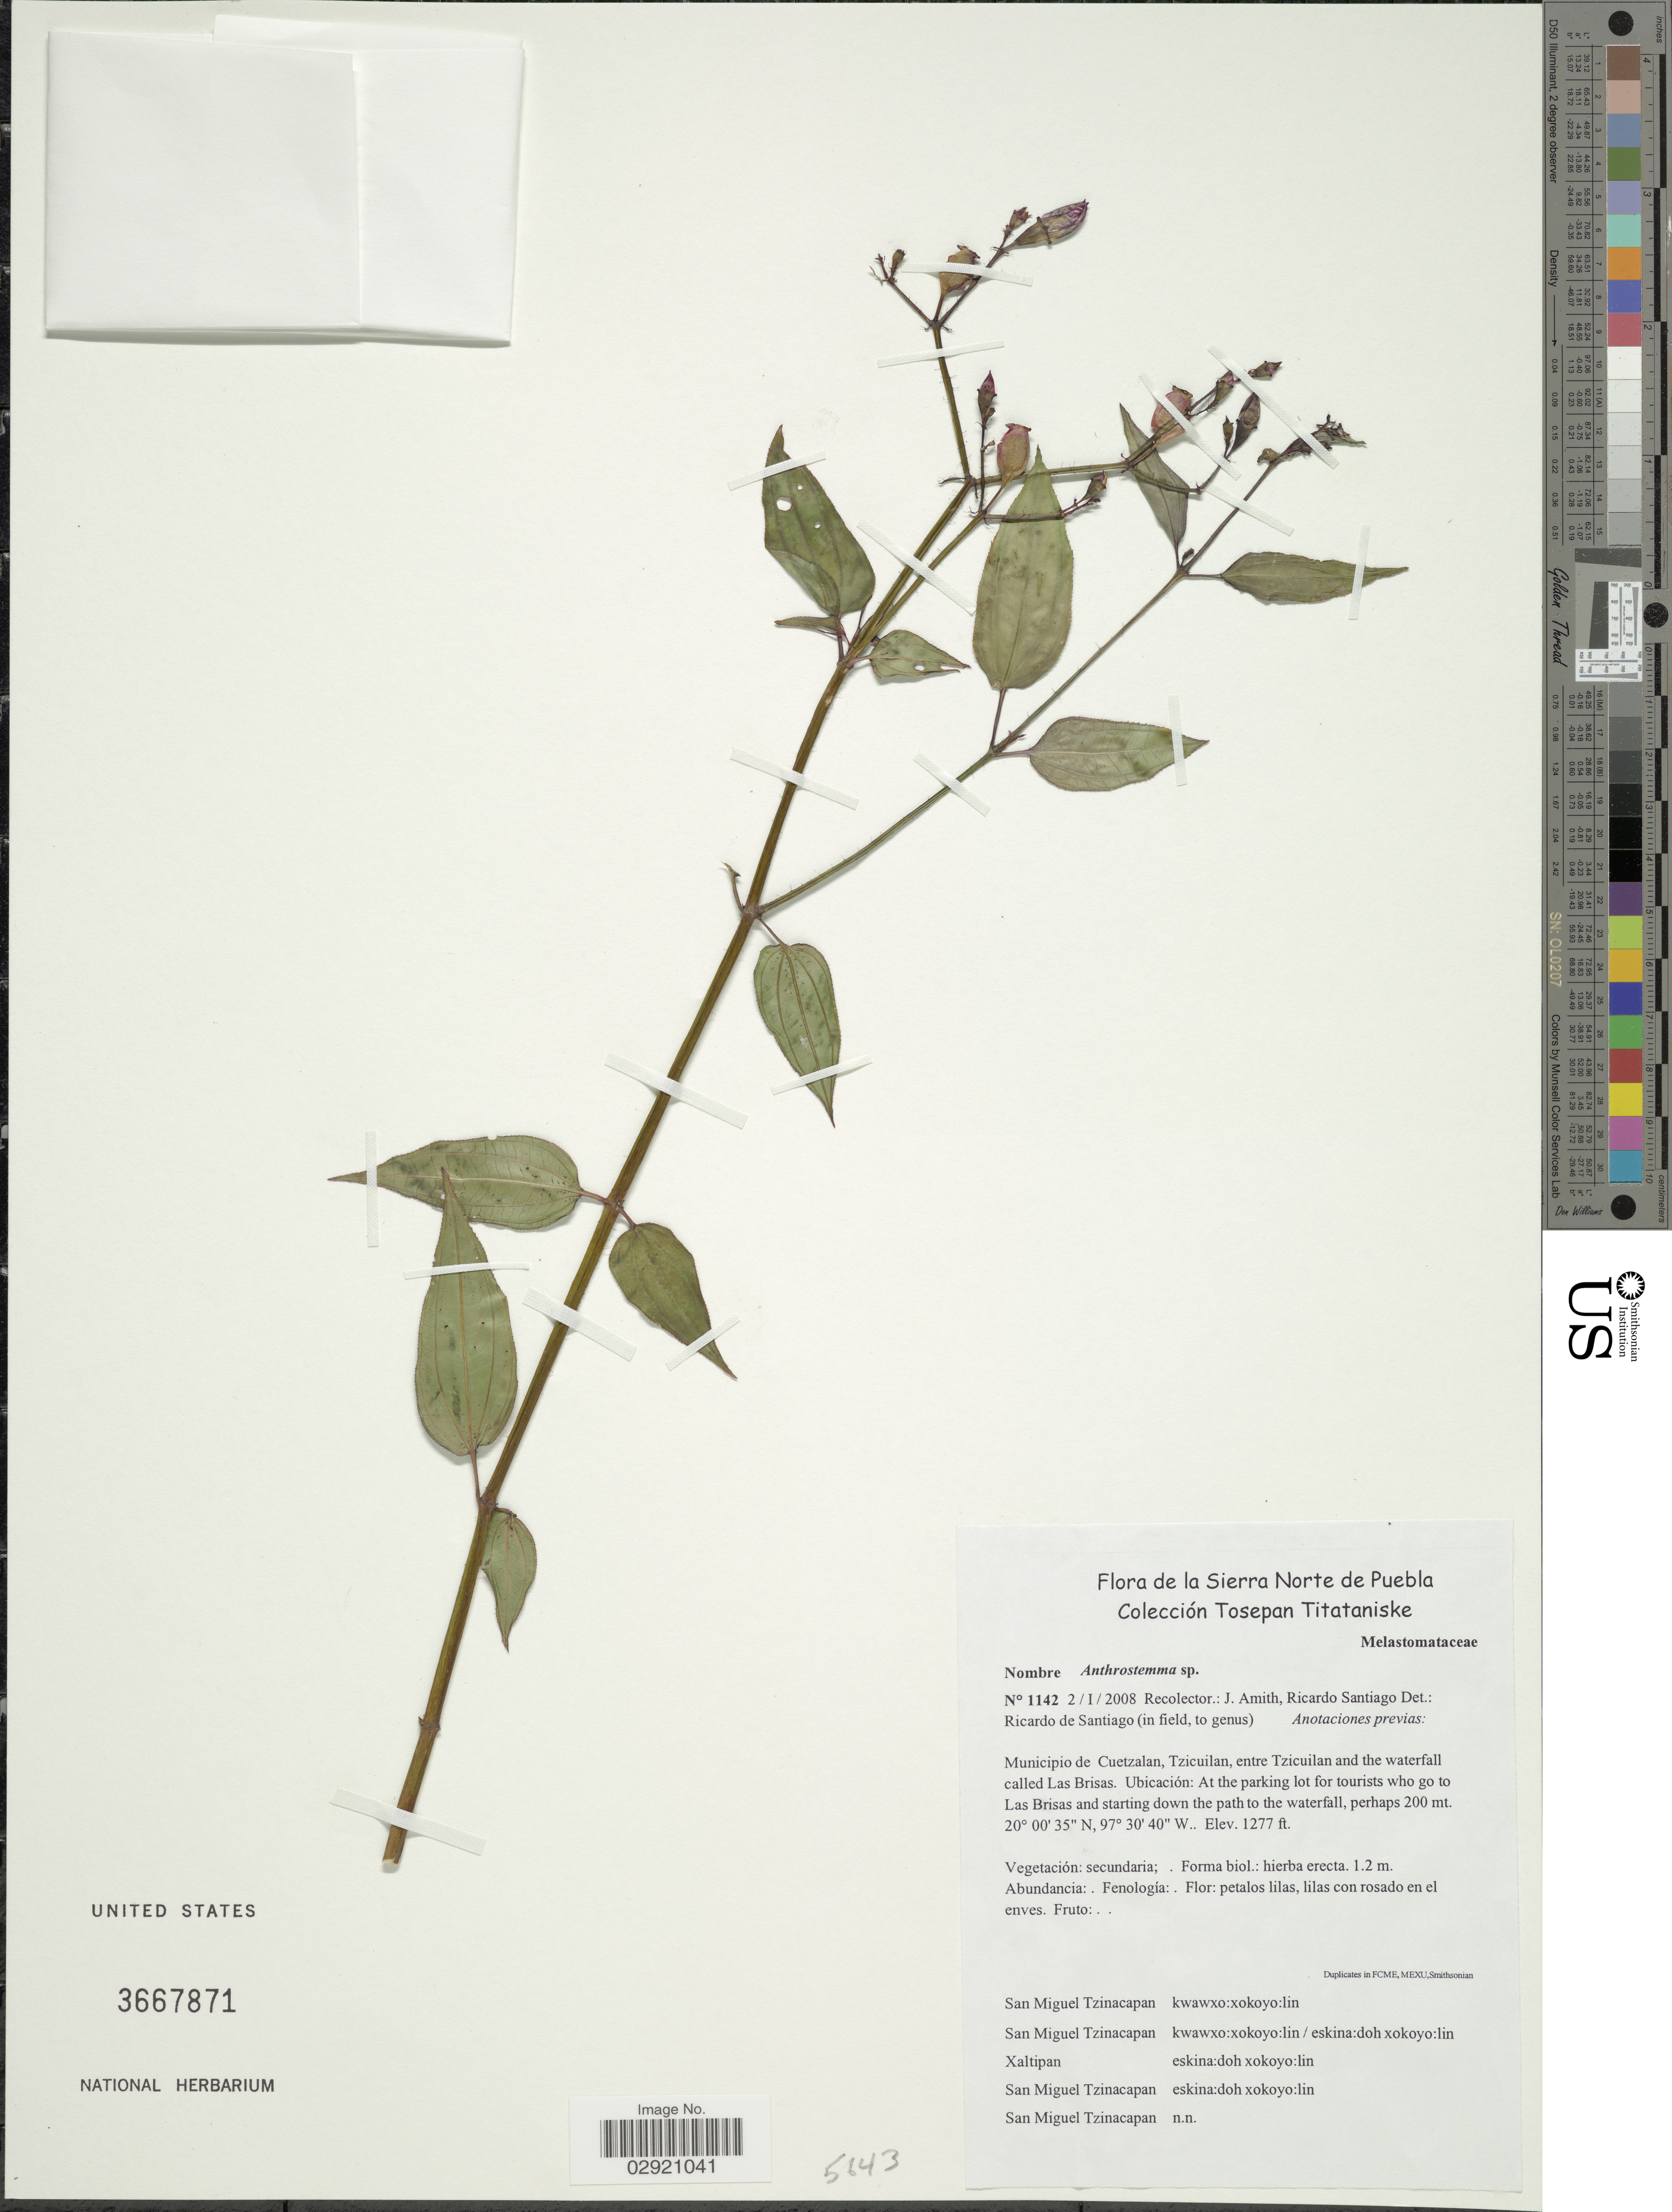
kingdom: Plantae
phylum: Tracheophyta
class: Magnoliopsida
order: Myrtales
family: Melastomataceae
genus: Arthrostemma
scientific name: Arthrostemma sp.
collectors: J. D. Amith & R. Santiago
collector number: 1142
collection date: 2008-01-02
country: Mexico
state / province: Puebla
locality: Sierra Norte de Puebla. Municipio de Cuetzalan, Tzicuilan, entre Tzicuilan and the waterfall called Las Brisas. Ubicación: At the parking lot for tourists who go to Las Brisas and starting down the path to the waterfall, perhaps 200 mt.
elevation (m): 389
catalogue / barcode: US 3667871